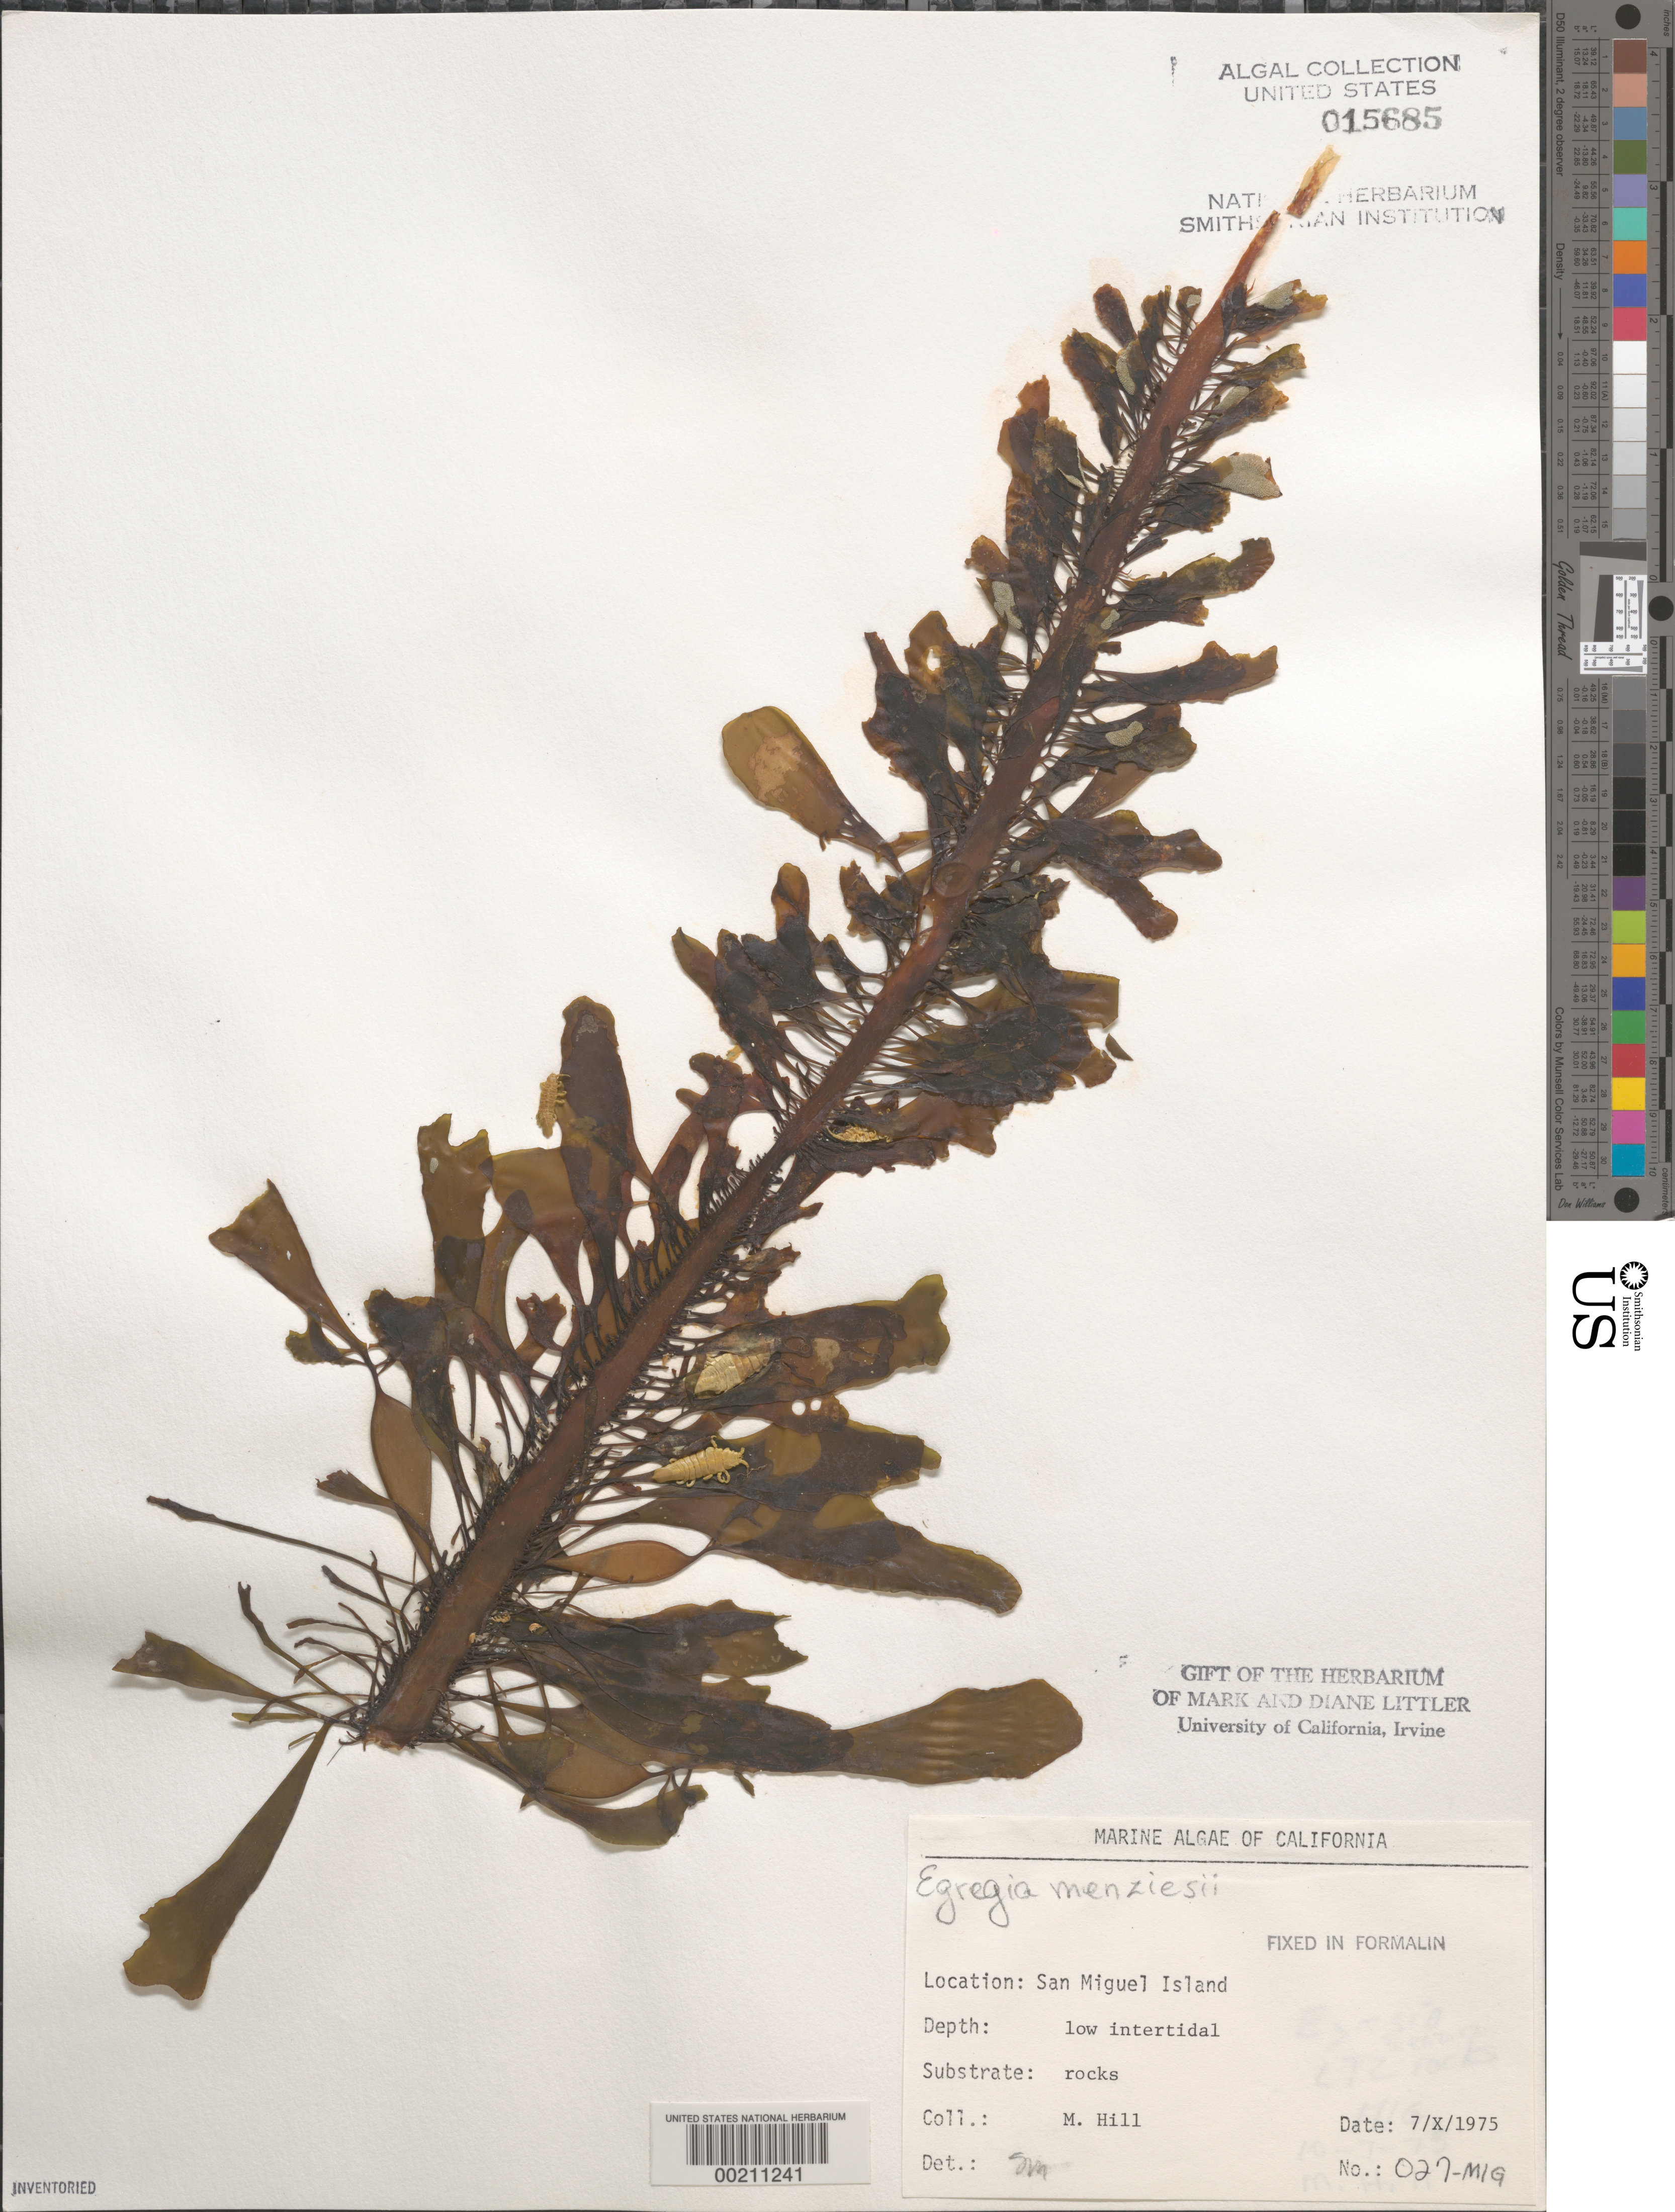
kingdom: Chromista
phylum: Ochrophyta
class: Phaeophyceae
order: Laminariales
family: Lessoniaceae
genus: Egregia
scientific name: Egregia menziesii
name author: (Turner) Aresch.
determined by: Murray, S. N.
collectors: M. Hill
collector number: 027-mig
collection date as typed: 07 Oct 1975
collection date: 1975-10-07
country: United States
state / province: California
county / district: Santa Barbara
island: San Miguel Island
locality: Cuyler Harbor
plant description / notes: BLM-SOCALBIGHT Rocky Intertidal Survey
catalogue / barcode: US 15685